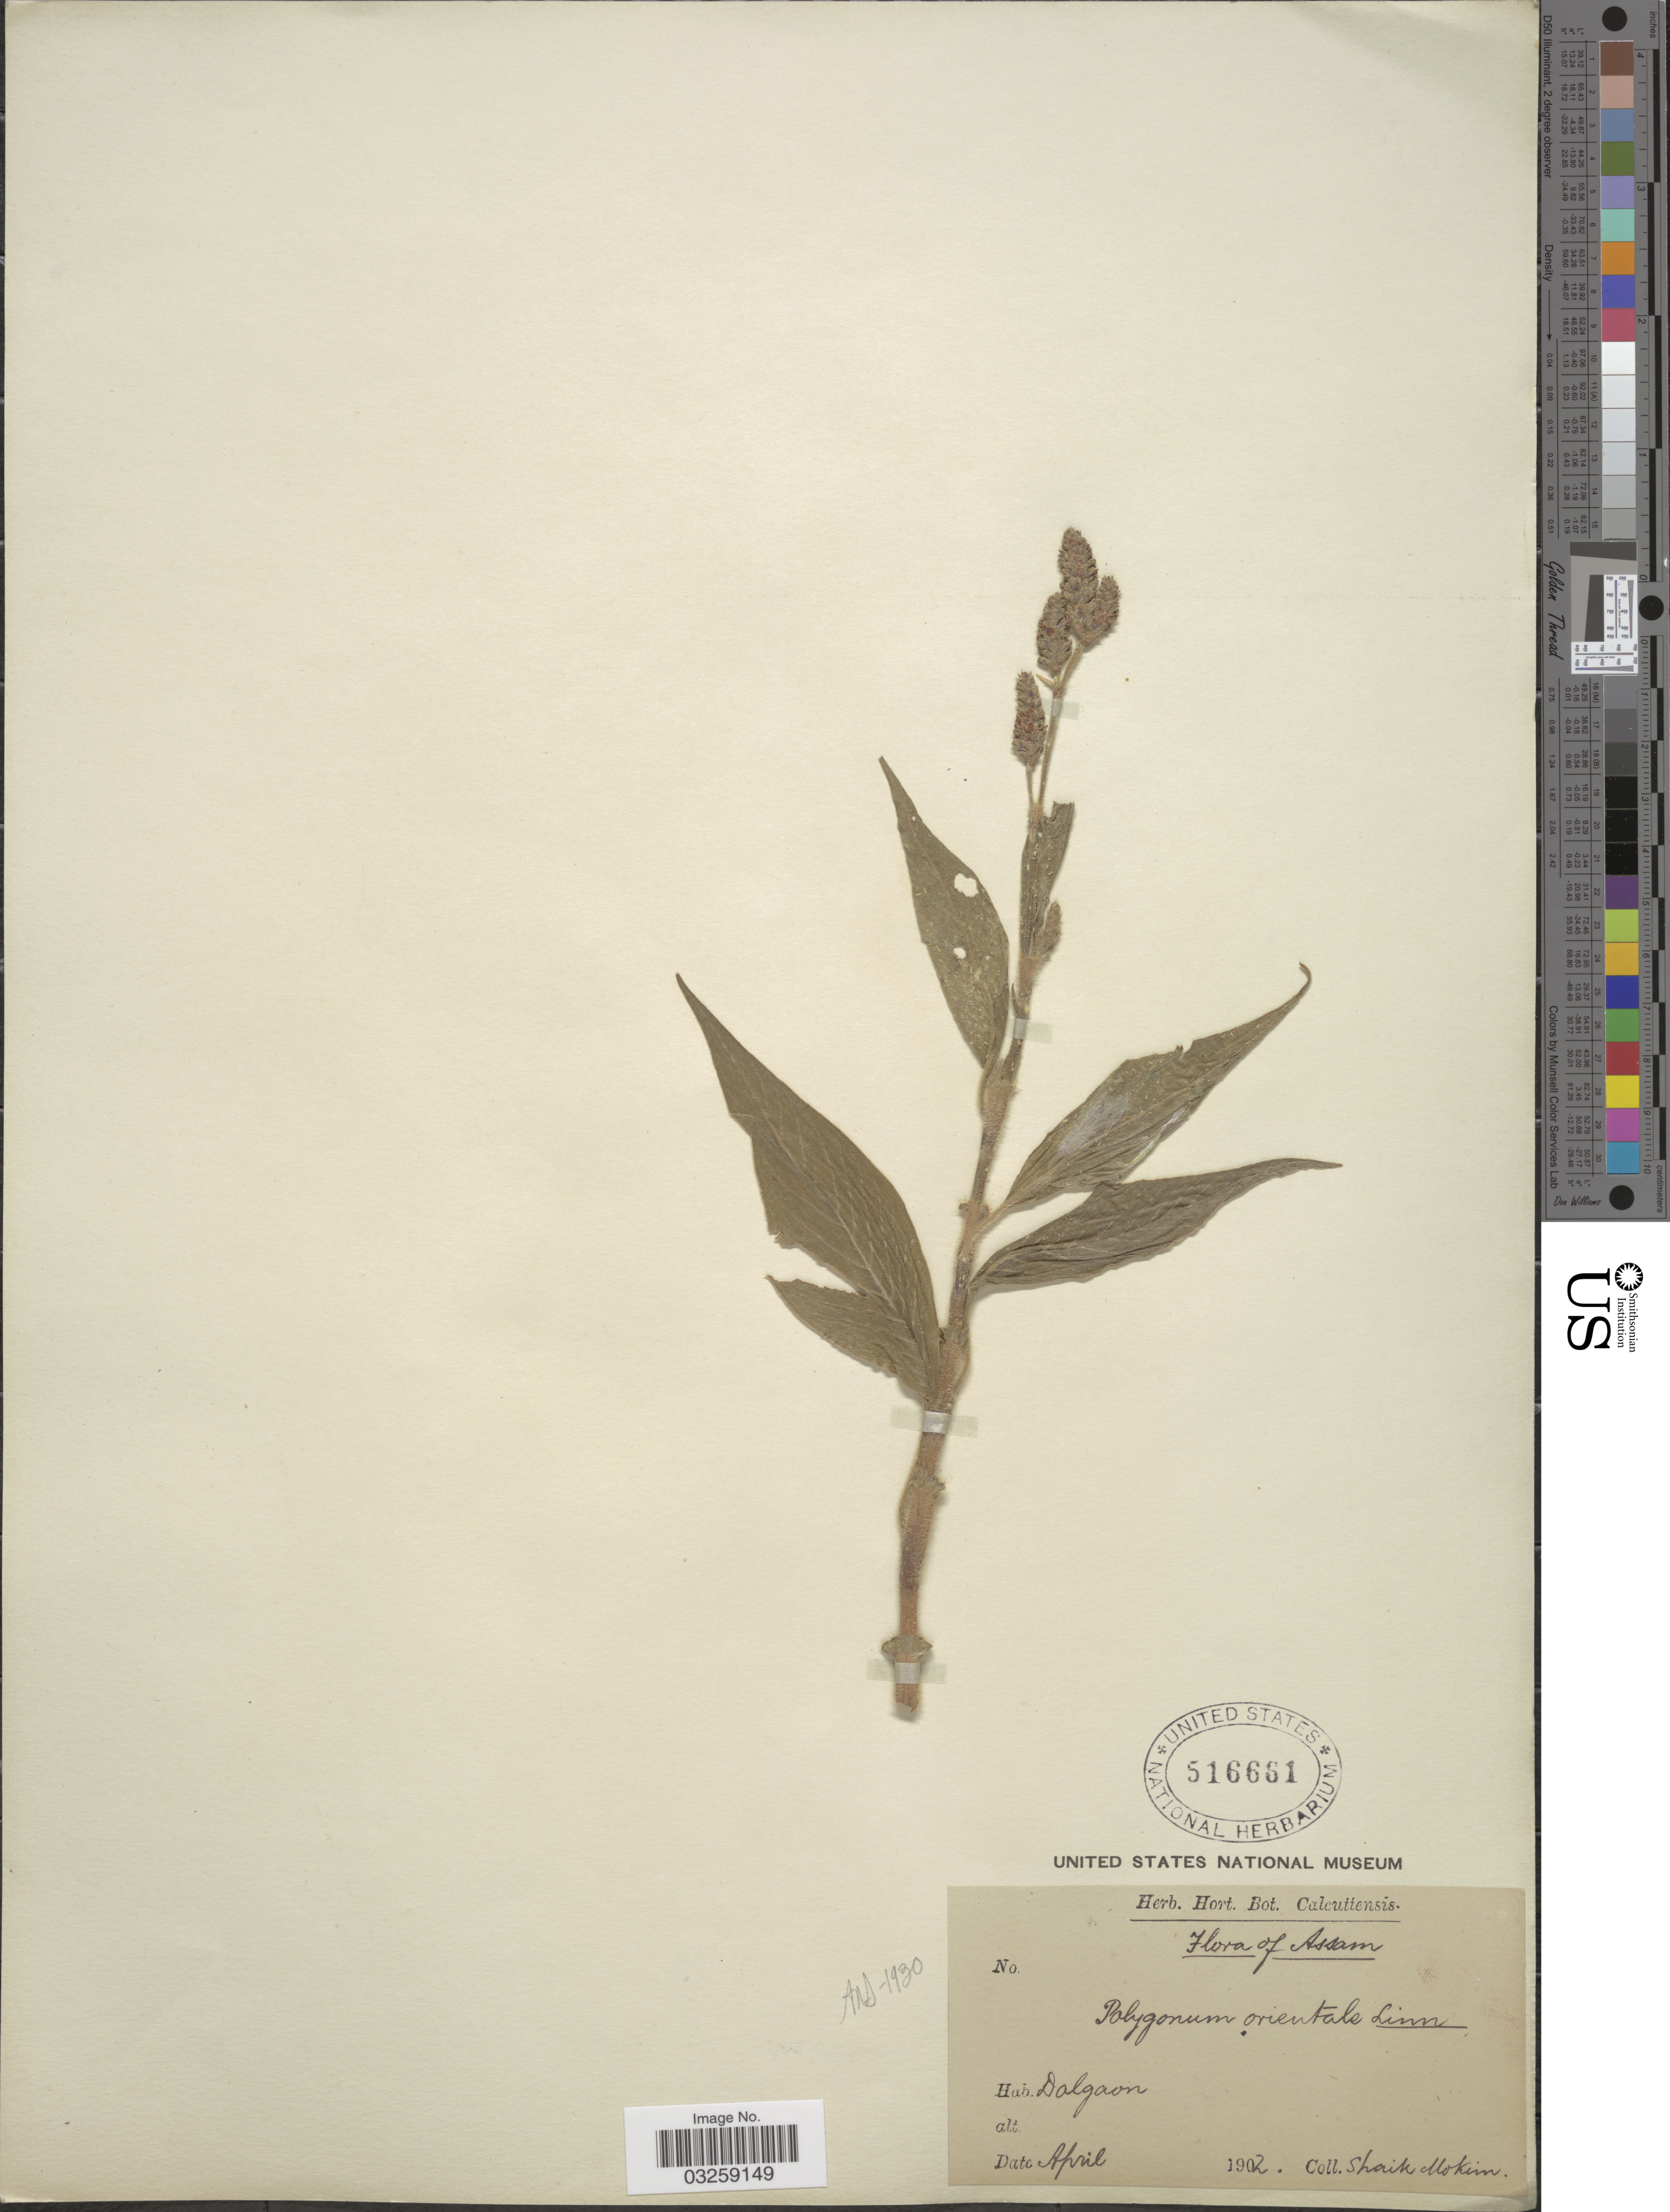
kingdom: Plantae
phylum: Tracheophyta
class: Magnoliopsida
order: Caryophyllales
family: Polygonaceae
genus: Polygonum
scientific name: Polygonum orientale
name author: L.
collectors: S. Mokim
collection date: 1902-04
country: India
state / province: Assam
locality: Dalgaon.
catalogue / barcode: US 516661